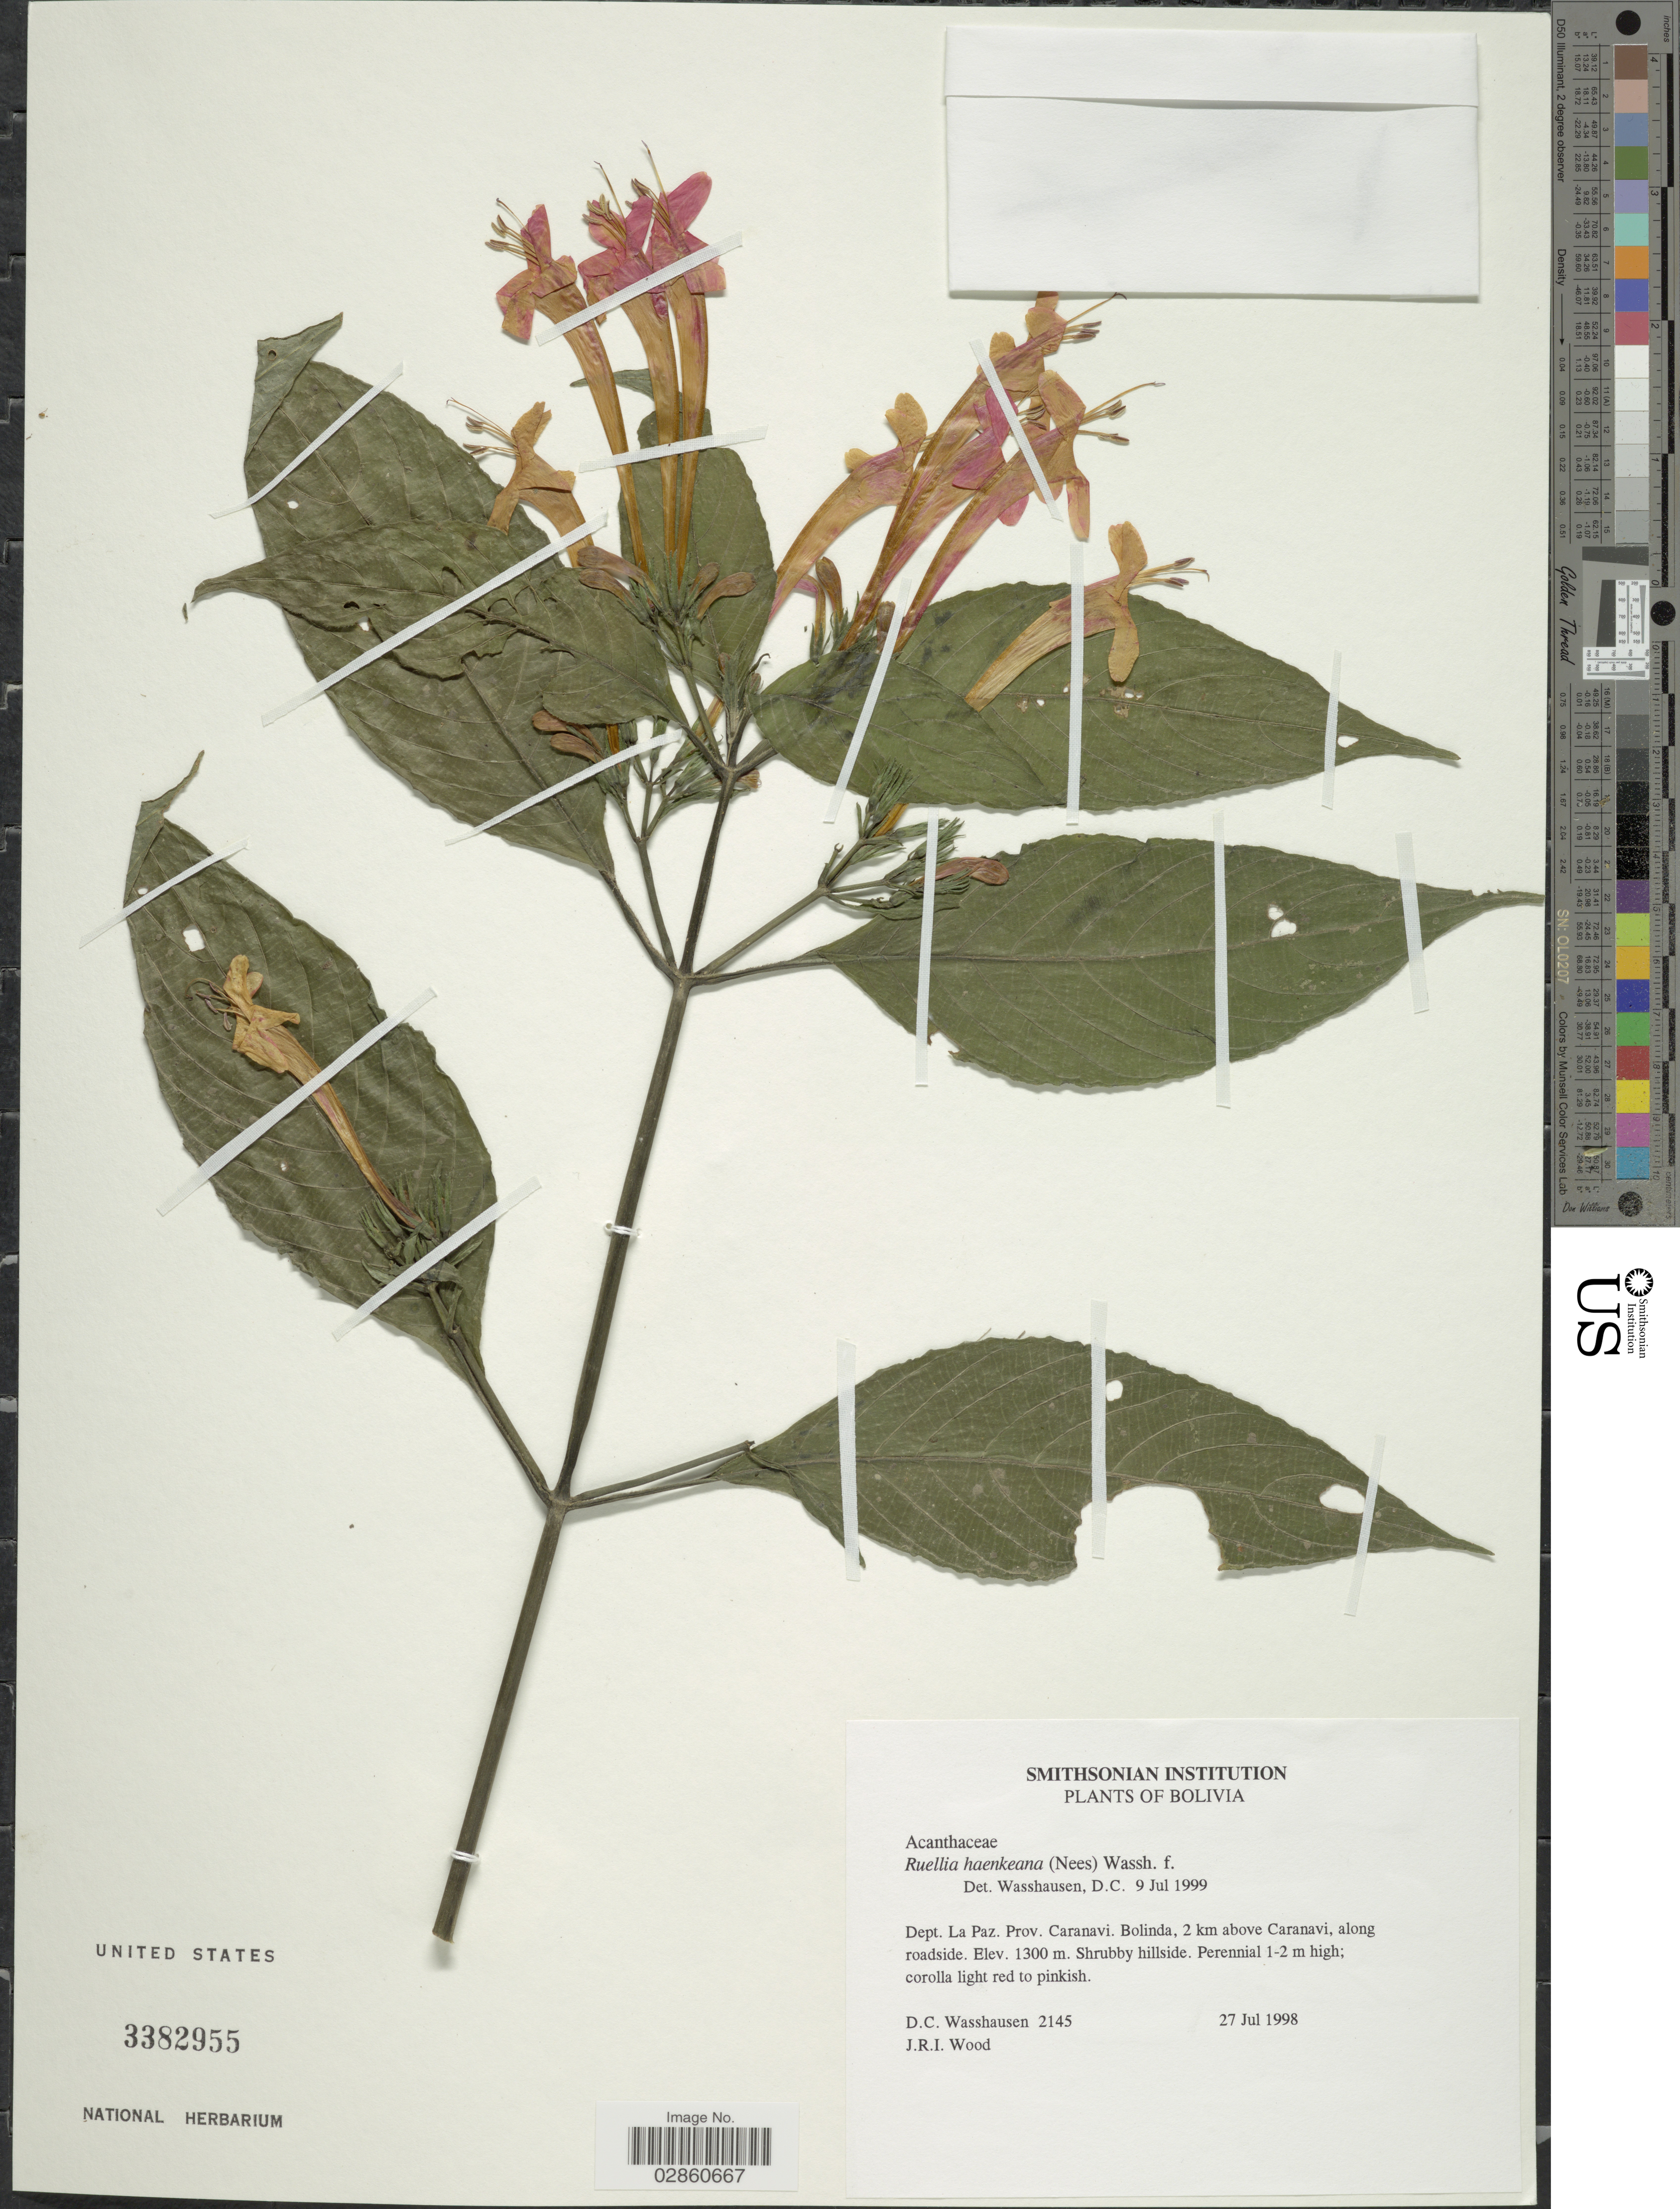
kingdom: Plantae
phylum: Tracheophyta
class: Magnoliopsida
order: Lamiales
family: Acanthaceae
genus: Ruellia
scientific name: Ruellia haenkeana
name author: (Nees) Wassh.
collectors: D. C. Wasshausen & J. R. I. Wood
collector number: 2145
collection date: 1998-07-27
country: Bolivia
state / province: La Paz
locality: Dept. La Paz: Prov. Caranavi. Bolinda, 2 km above Caranavi, along roadside.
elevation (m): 1300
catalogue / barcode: US 3382955